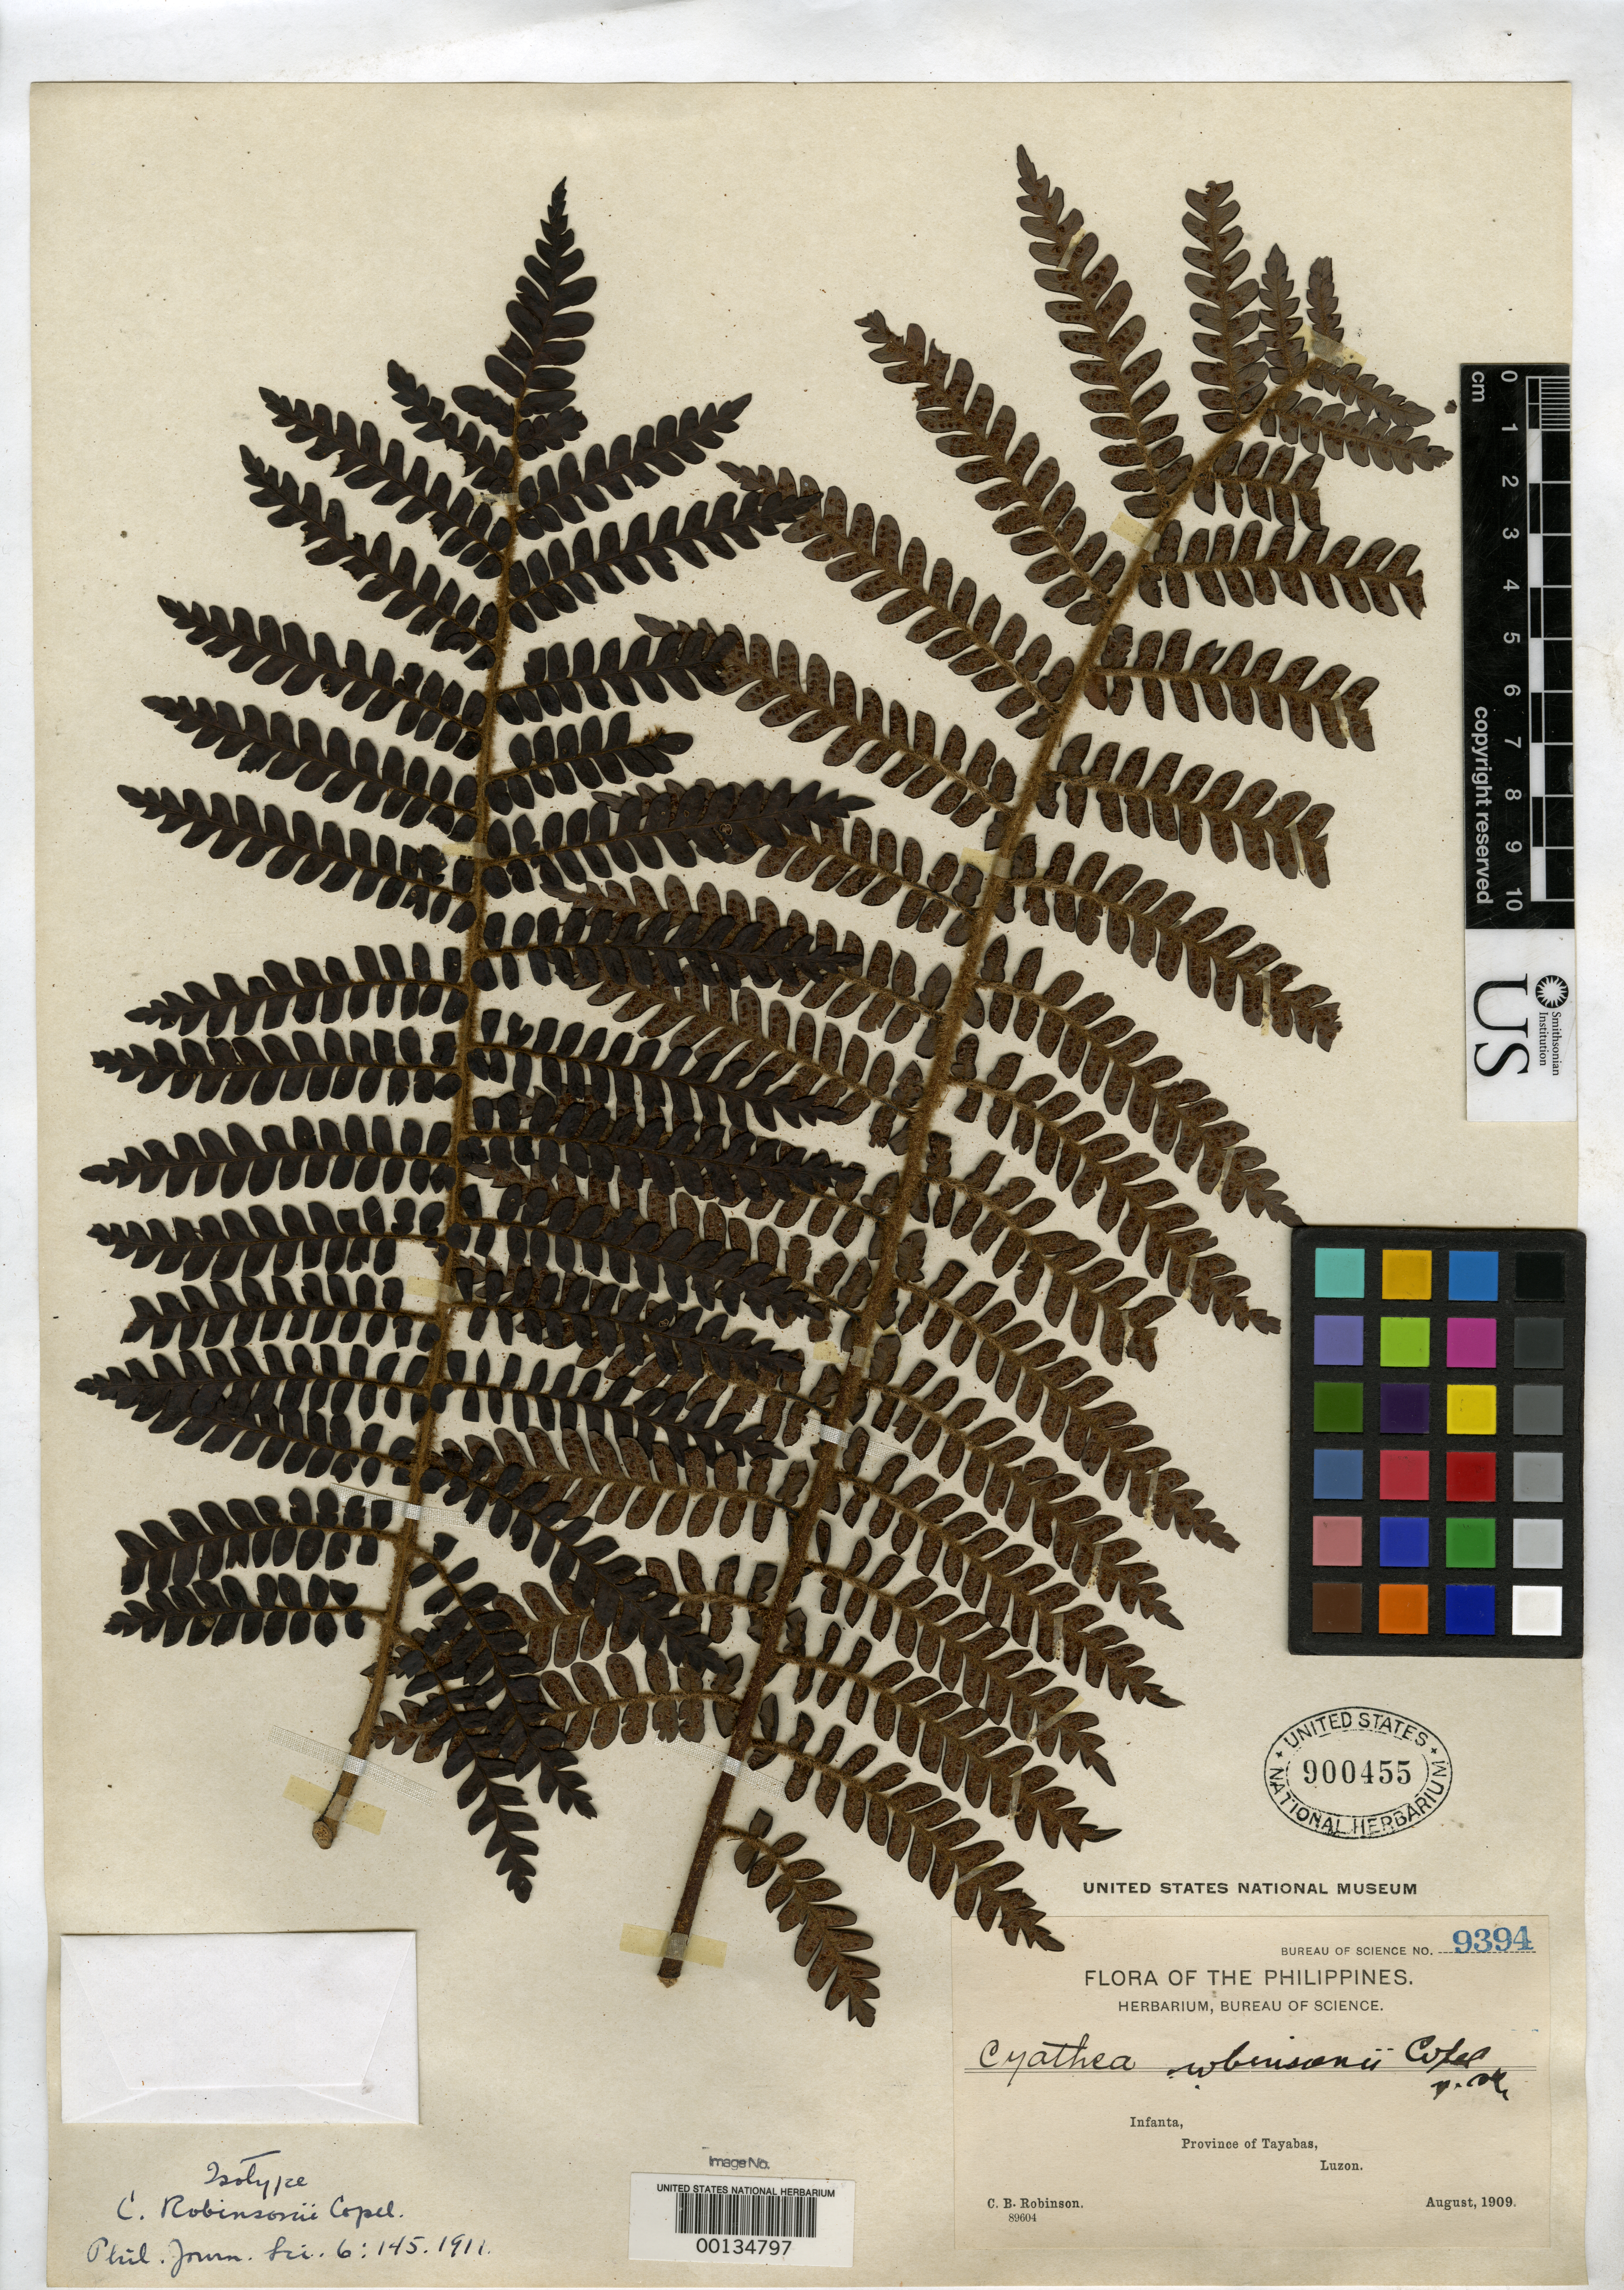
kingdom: Plantae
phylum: Tracheophyta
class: Polypodiopsida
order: Cyatheales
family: Cyatheaceae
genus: Cyathea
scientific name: Cyathea robinsonii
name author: Copel.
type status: Isotype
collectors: C. Robinson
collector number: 9394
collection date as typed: Aug 1909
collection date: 1909-08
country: Philippines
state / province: Calabarzon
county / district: Quezon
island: Luzon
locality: Mt. Binuang. Tayabas.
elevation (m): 875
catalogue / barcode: US 900455